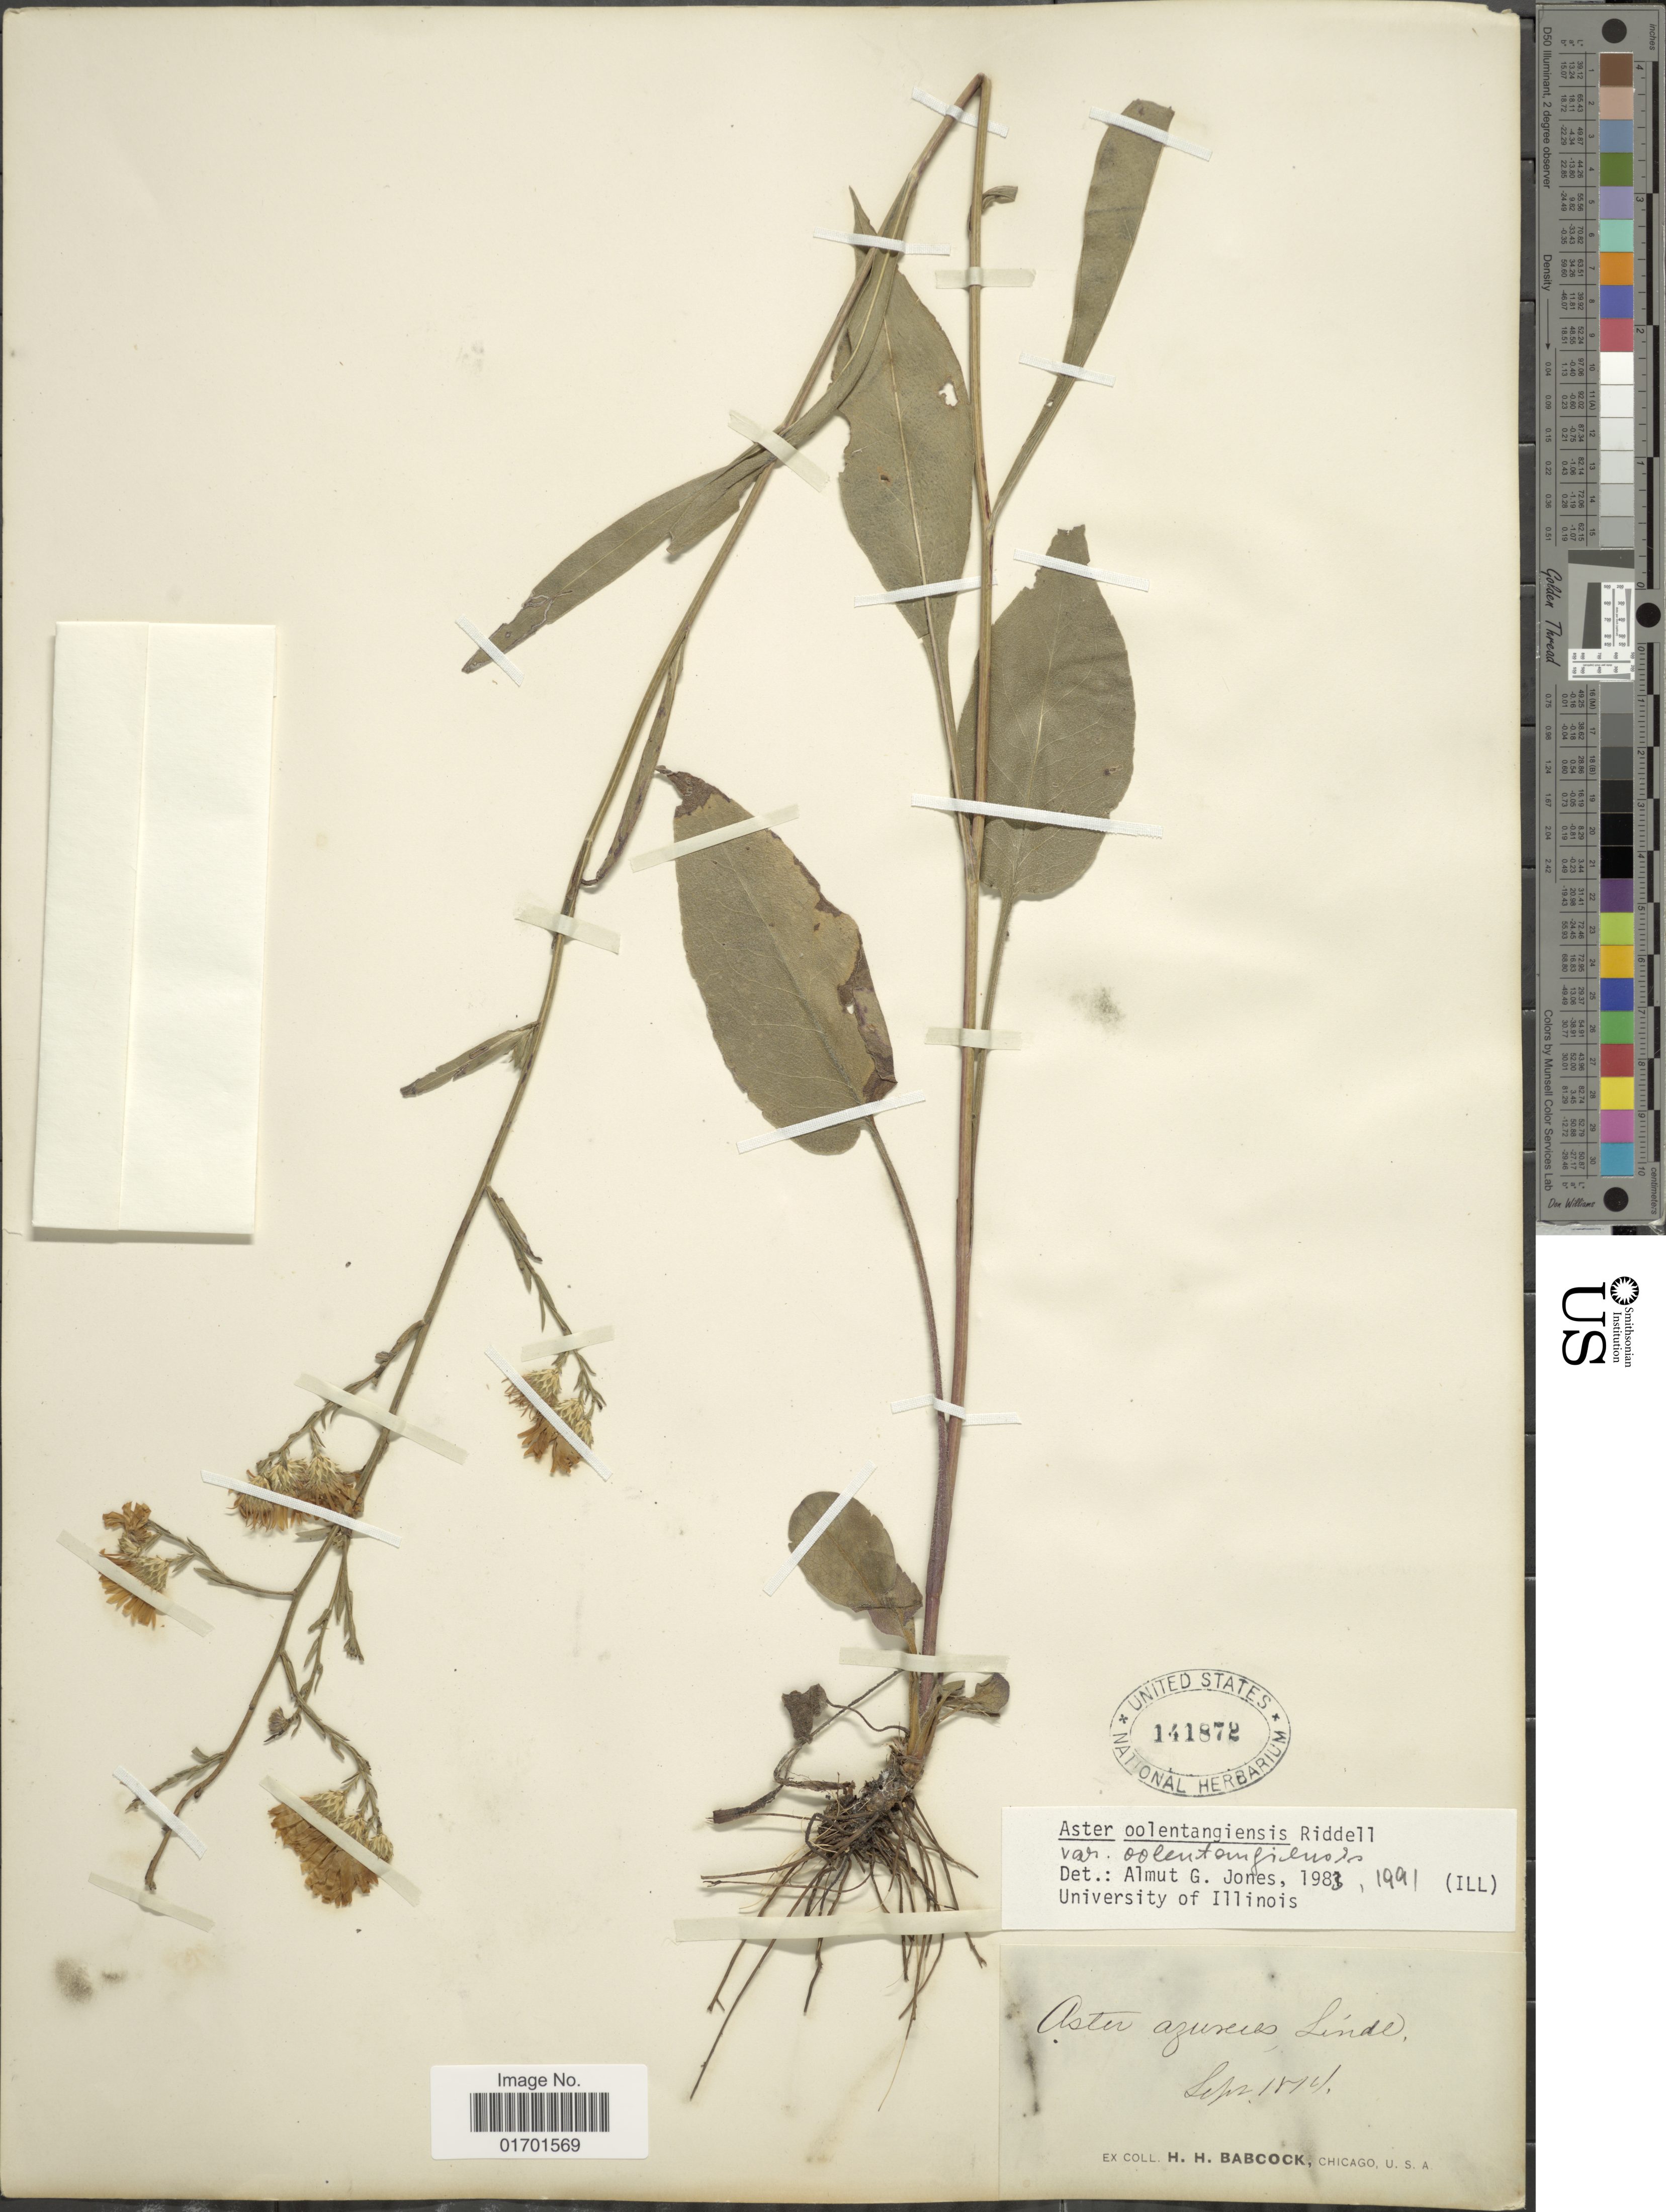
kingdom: Plantae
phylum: Tracheophyta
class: Magnoliopsida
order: Asterales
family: Asteraceae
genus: Symphyotrichum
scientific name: Symphyotrichum oolentangiense var. oolentangiense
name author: G.L. Nesom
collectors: H. Babcock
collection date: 1814-09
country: United States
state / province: Illinois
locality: Chicago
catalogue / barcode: US 141872